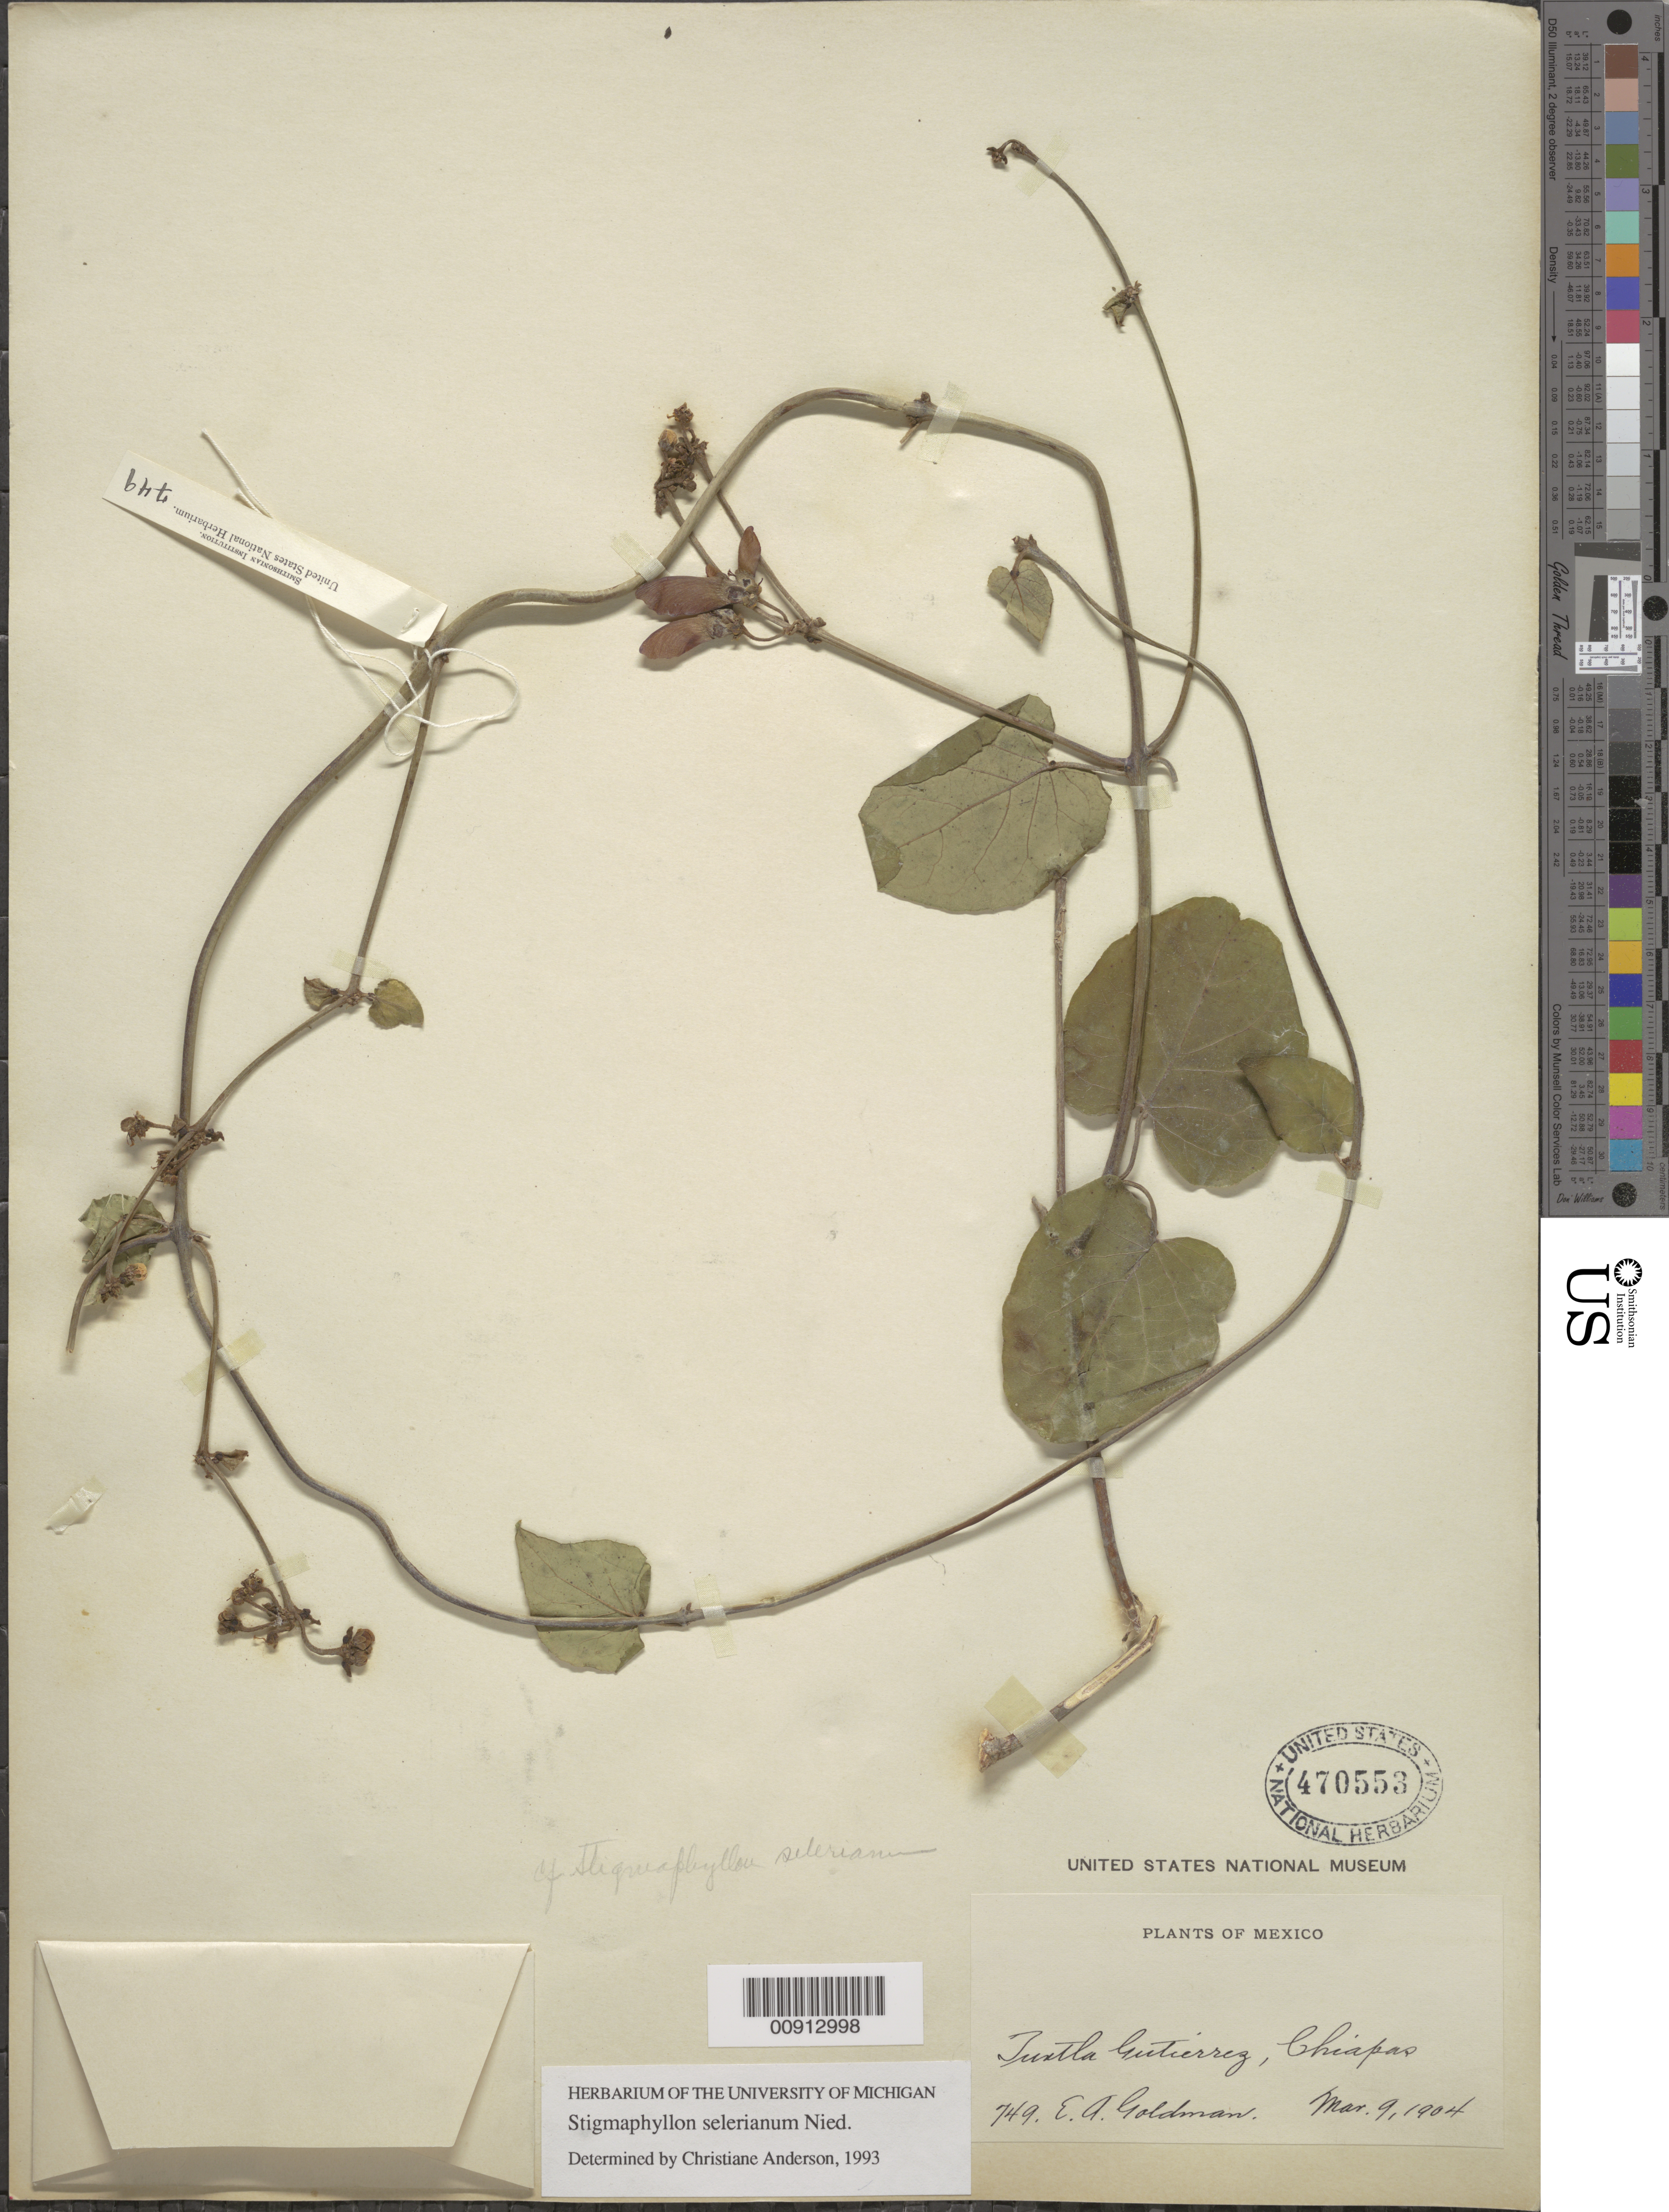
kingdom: Plantae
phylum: Tracheophyta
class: Magnoliopsida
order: Malpighiales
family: Malpighiaceae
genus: Stigmaphyllon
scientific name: Stigmaphyllon selerianum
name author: Nied.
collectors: E. A. Goldman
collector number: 749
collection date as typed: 09 Mar 1904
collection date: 1904-03-09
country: Mexico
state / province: Chiapas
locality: Tuxtla Gutiérrez, Chiapas.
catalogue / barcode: US 470553